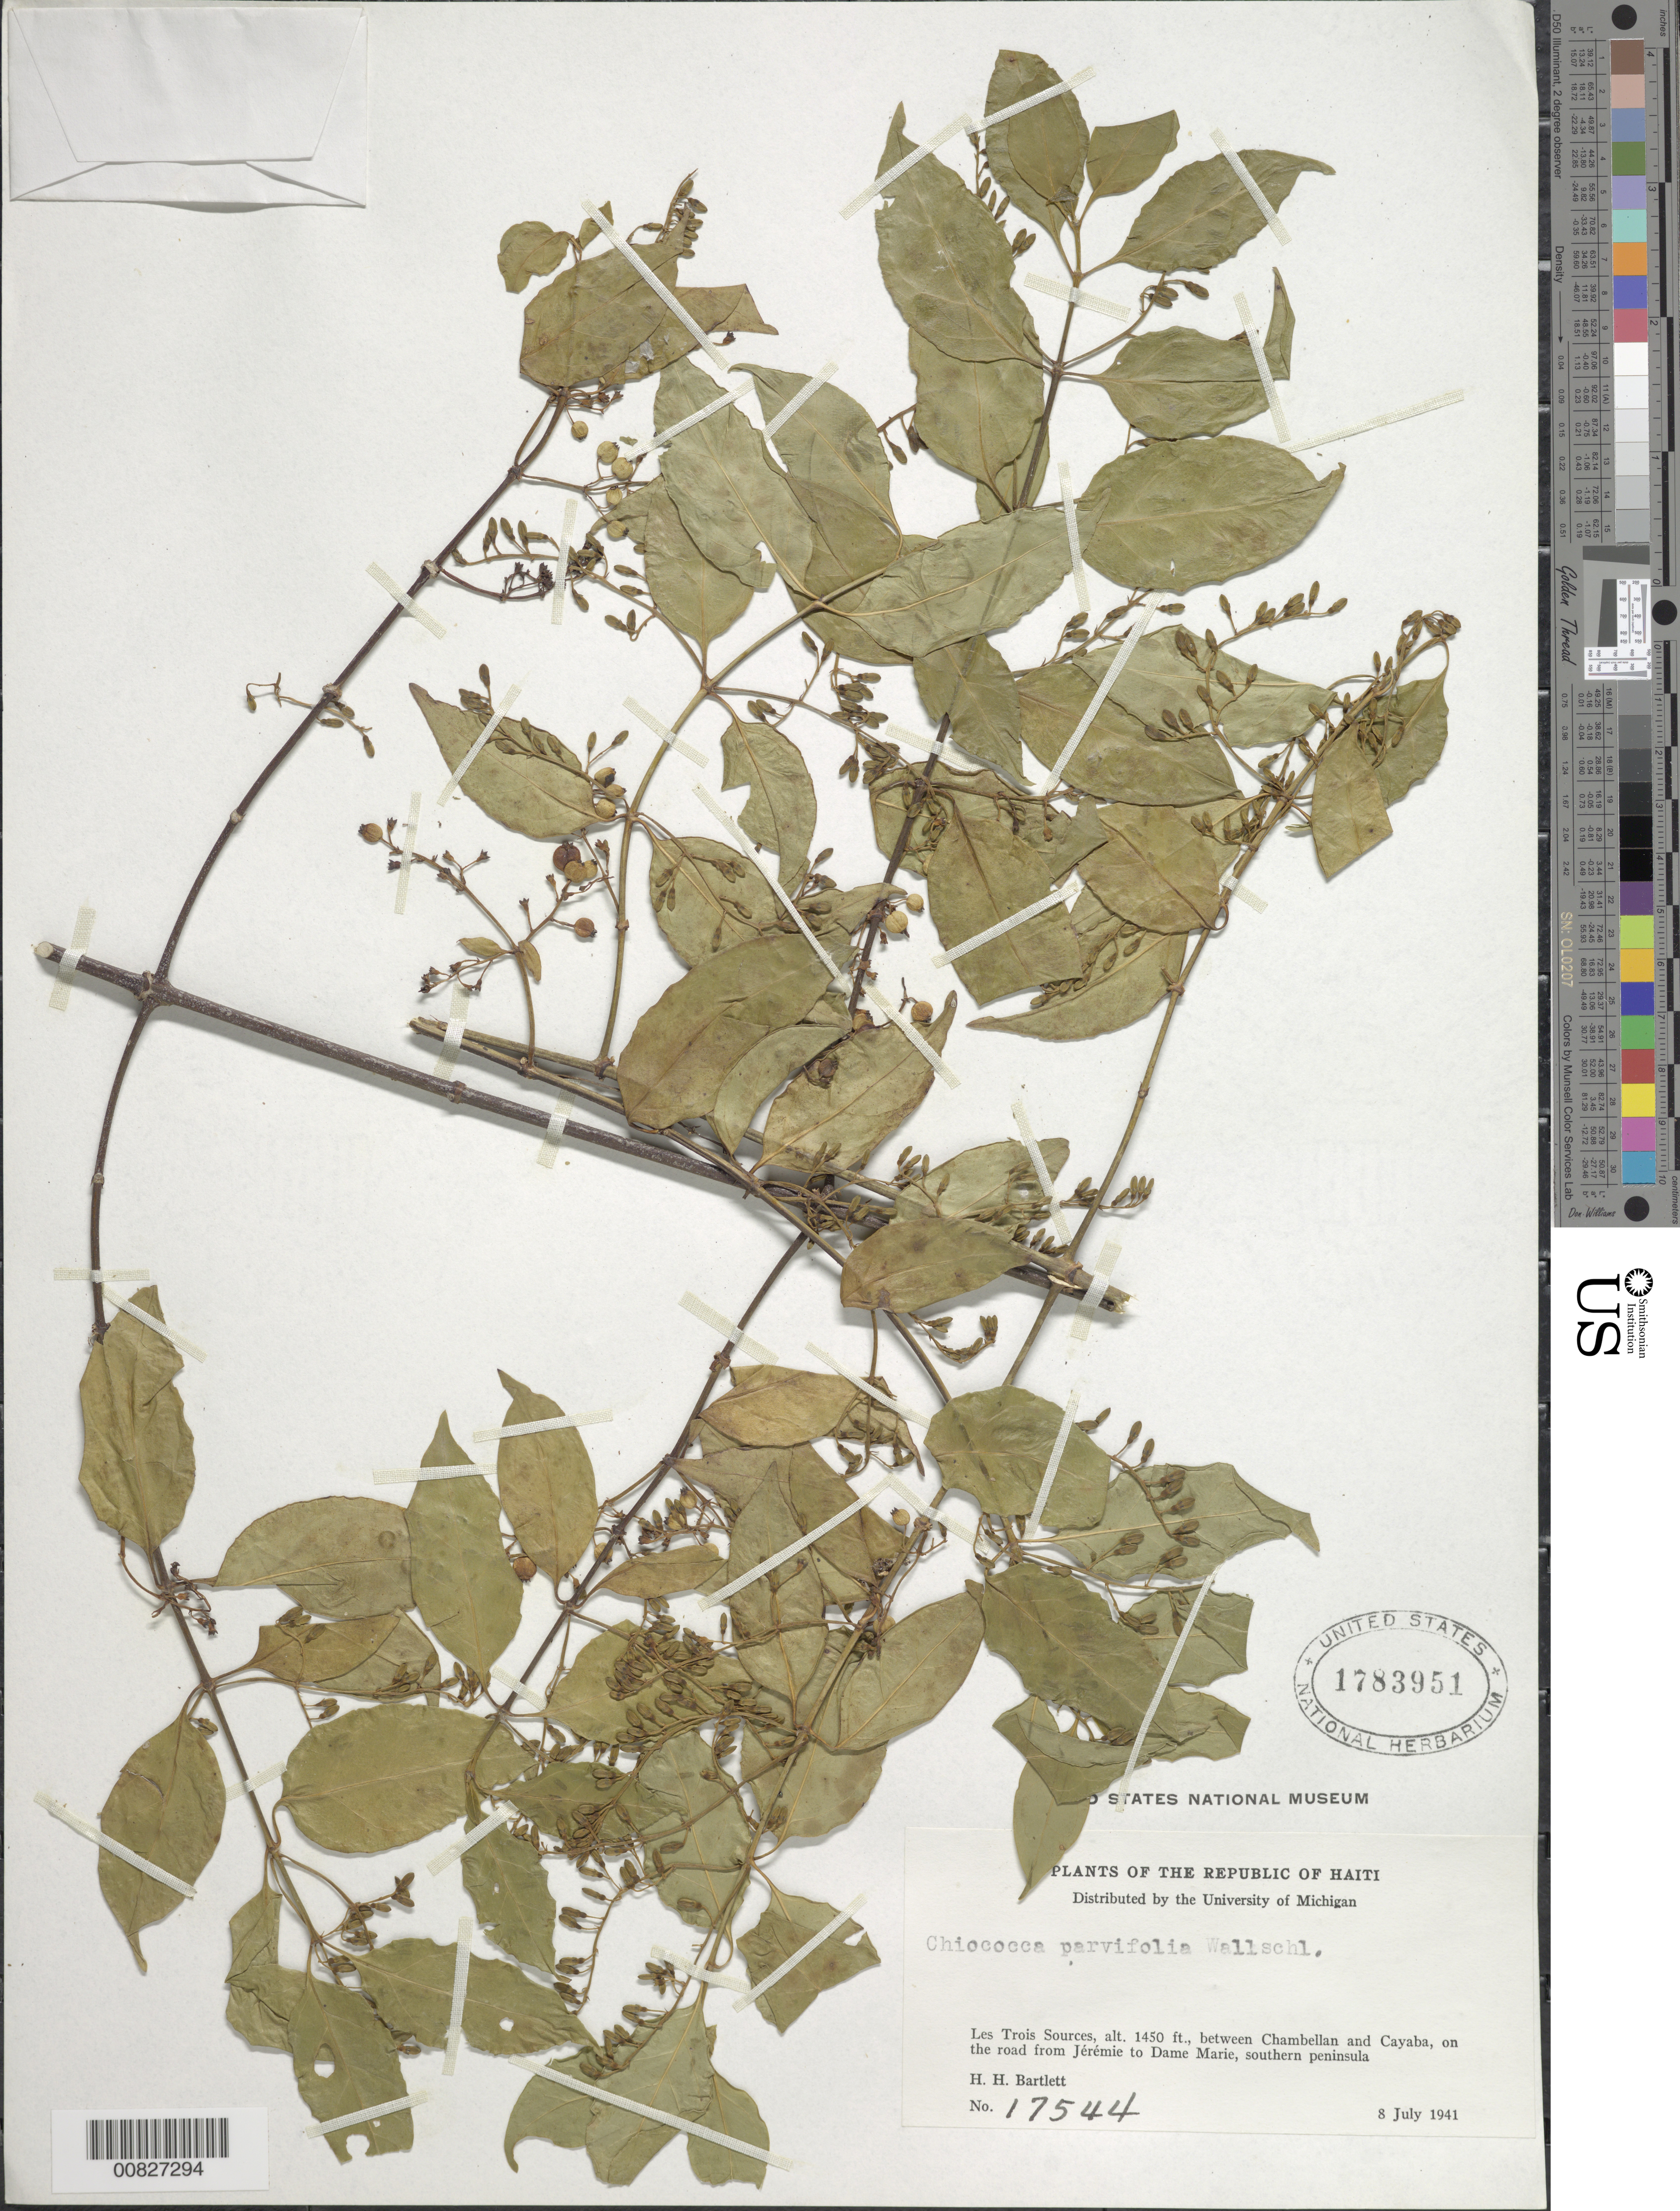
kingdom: Plantae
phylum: Tracheophyta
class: Magnoliopsida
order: Gentianales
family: Rubiaceae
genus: Chiococca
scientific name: Chiococca alba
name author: (L.) Hitchc.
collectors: H. H. Bartlett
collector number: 17544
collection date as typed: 08 Jul 1941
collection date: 1941-07-08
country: Haiti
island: Hispaniola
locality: Les Trois Sources, between Chambellan and Cayaba, on the road from Jérémie to Dame marie, southern peninsula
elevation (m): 442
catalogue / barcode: US 1783951